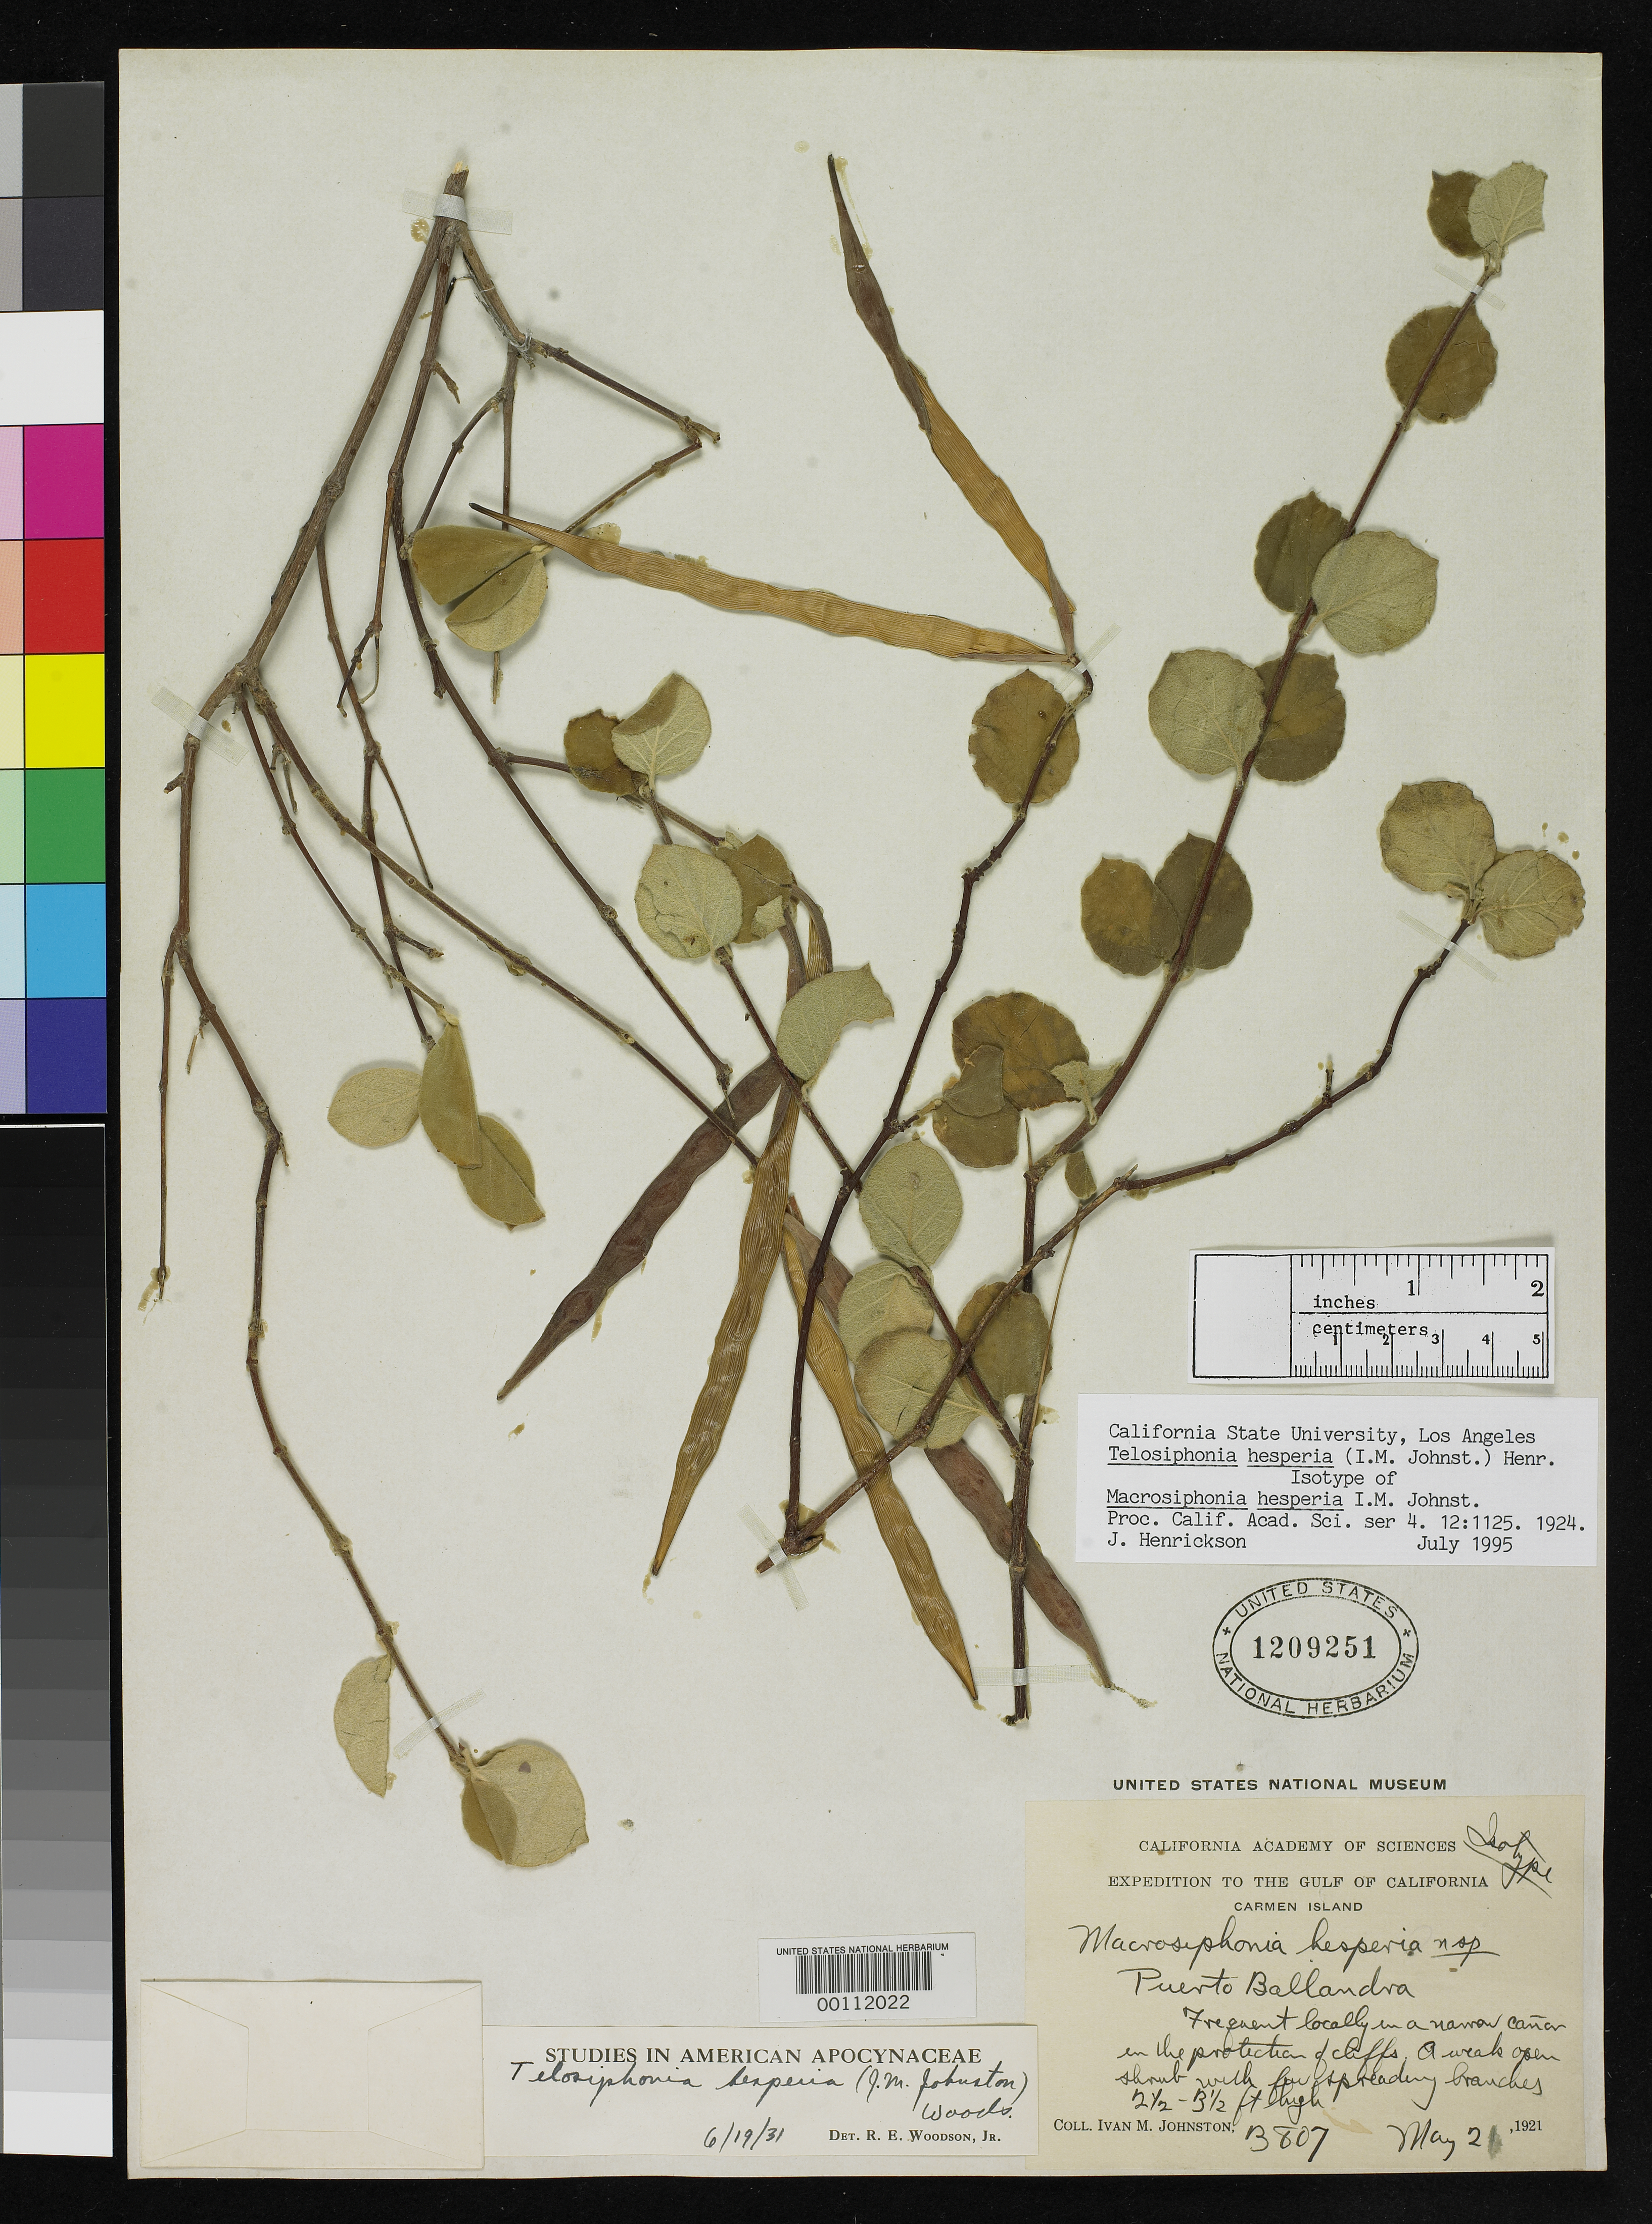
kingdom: Plantae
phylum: Tracheophyta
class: Magnoliopsida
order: Gentianales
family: Apocynaceae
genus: Macrosiphonia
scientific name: Macrosiphonia hesperia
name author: I.M. Johnst.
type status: Isotype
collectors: I.M. Johnston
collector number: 3807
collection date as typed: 02 May 1921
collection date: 1921-05-02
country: Mexico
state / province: Baja California Sur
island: Carmen Island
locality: Puerto Ballandra.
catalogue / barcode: US 1209251